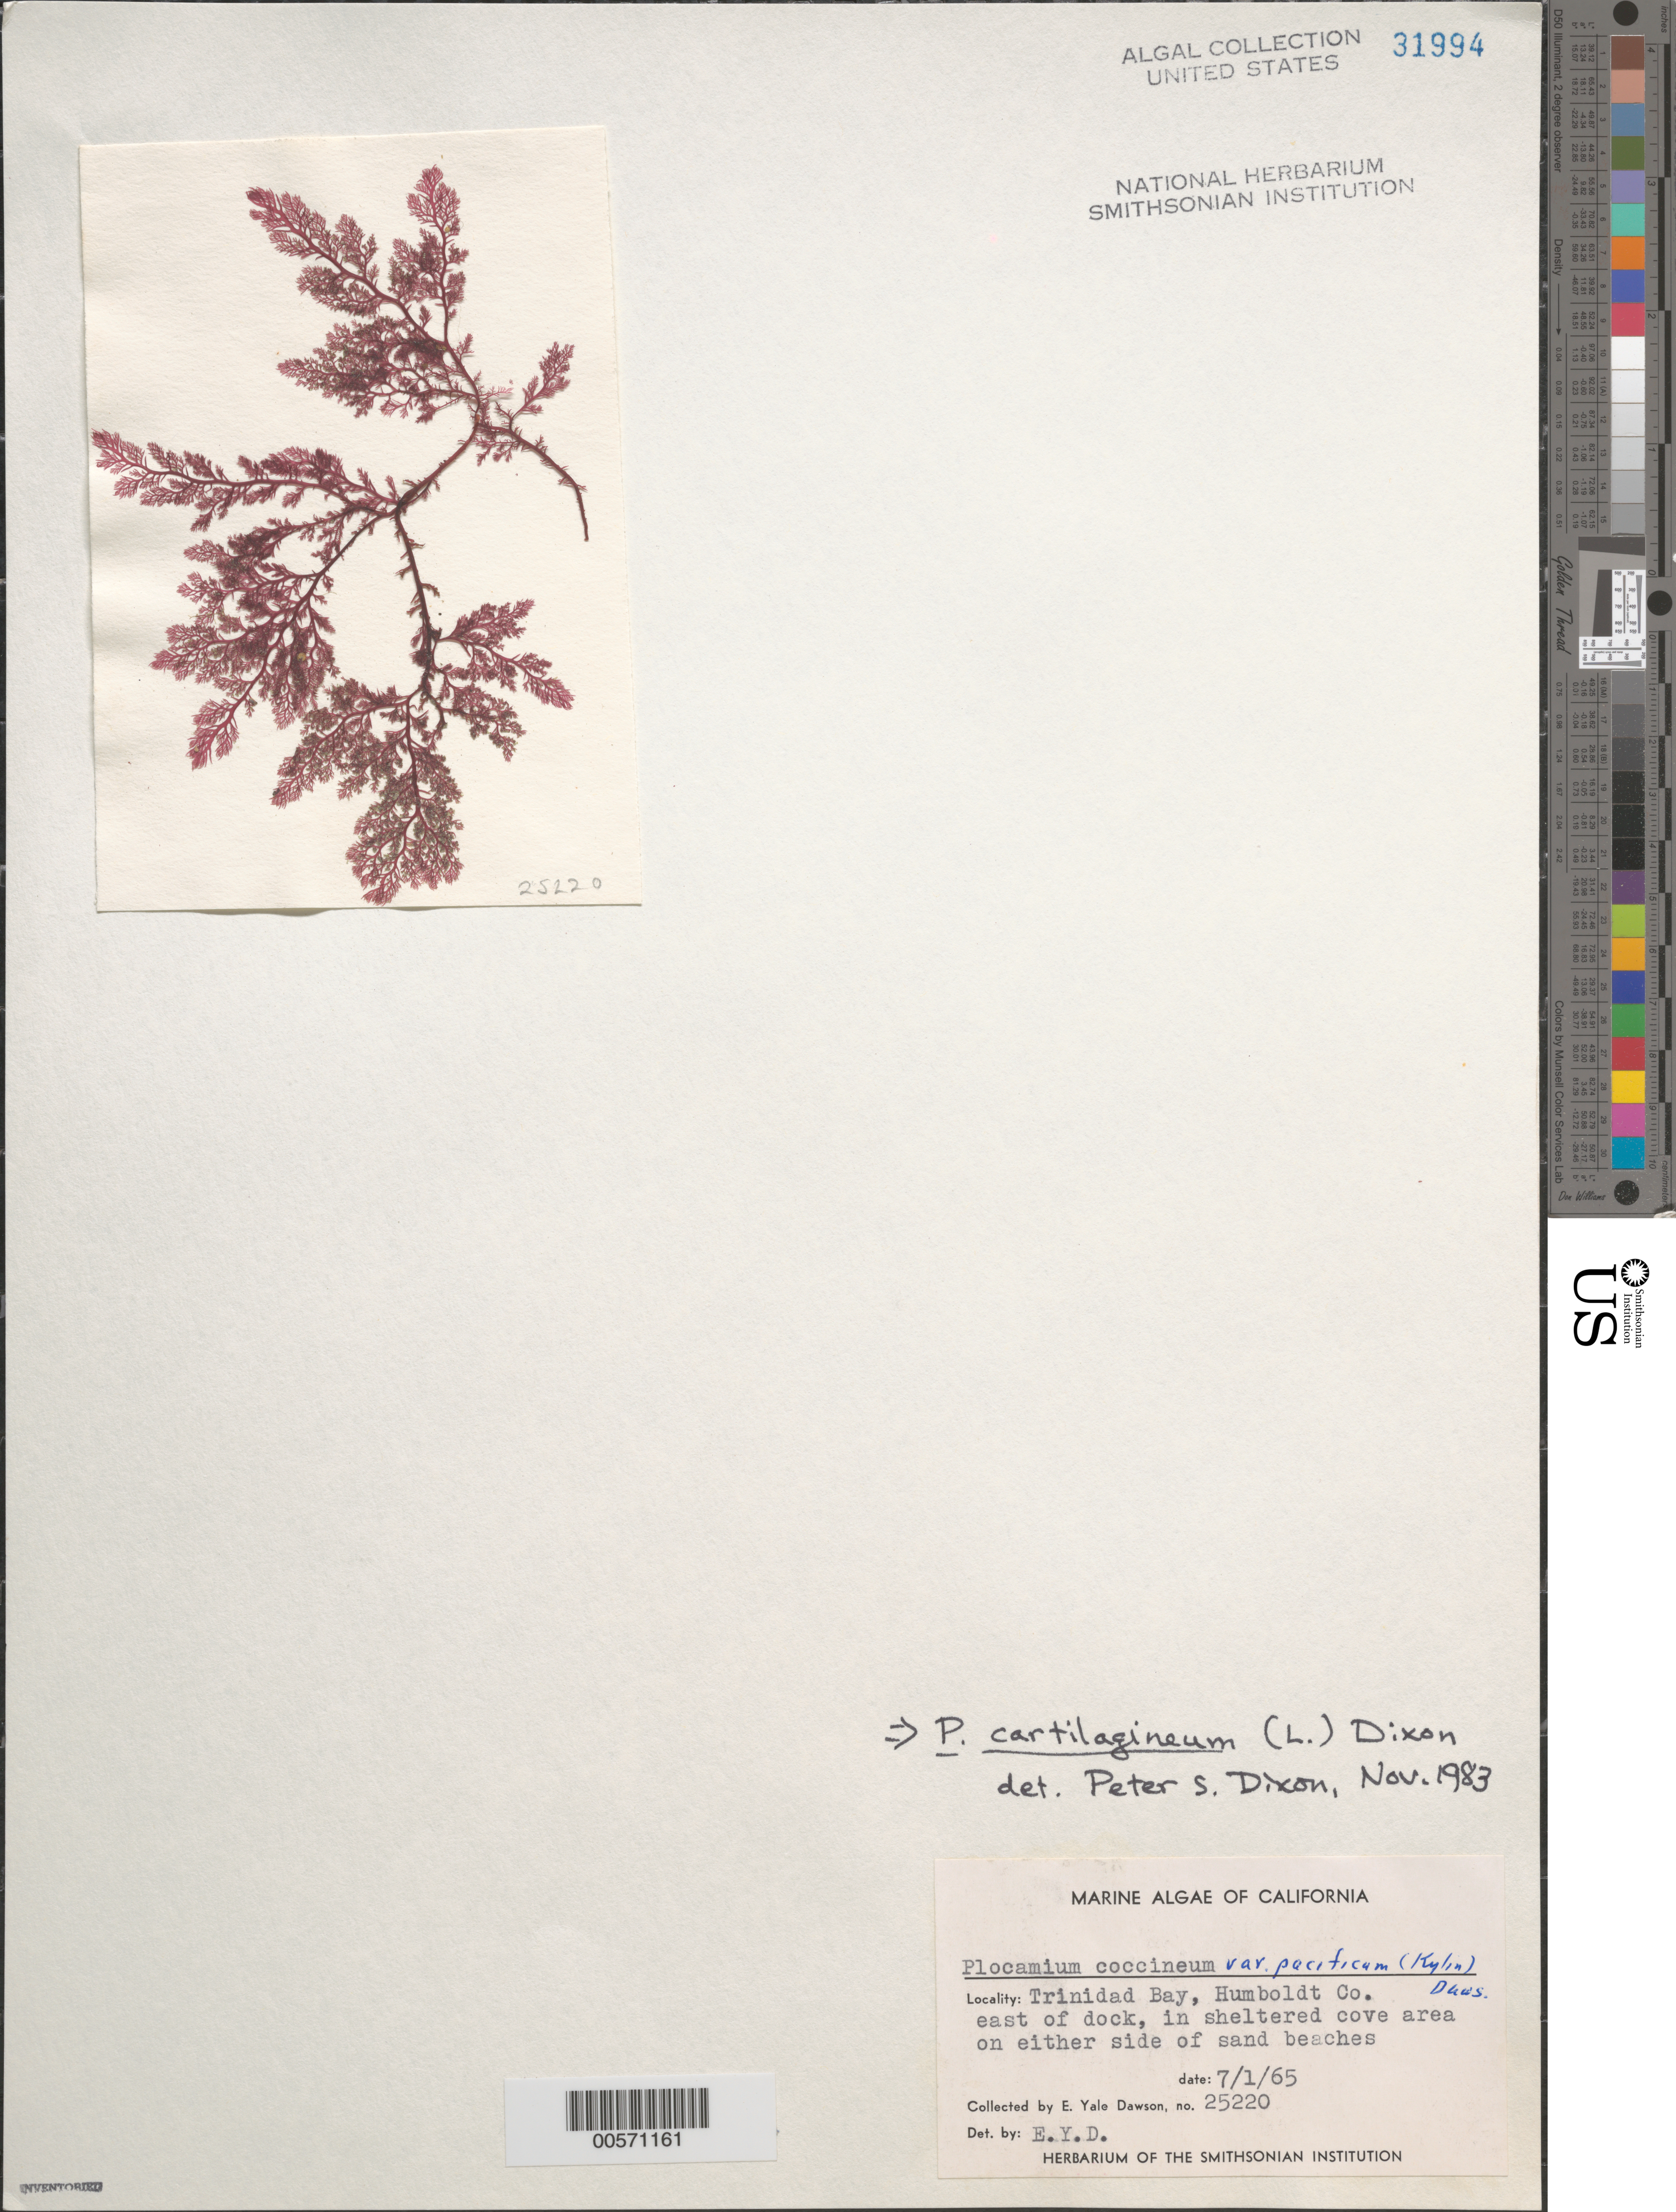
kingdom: Plantae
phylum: Rhodophyta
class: Florideophyceae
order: Plocamiales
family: Plocamiaceae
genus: Plocamium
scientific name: Plocamium cartilagineum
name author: (L.) P.S. Dixon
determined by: Dixon, P. S.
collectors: E. Y. Dawson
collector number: EYD 25220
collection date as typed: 01 Jul 1965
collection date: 1965-07-01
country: United States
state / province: California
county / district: Humboldt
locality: Humboldt Bay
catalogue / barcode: US 31994